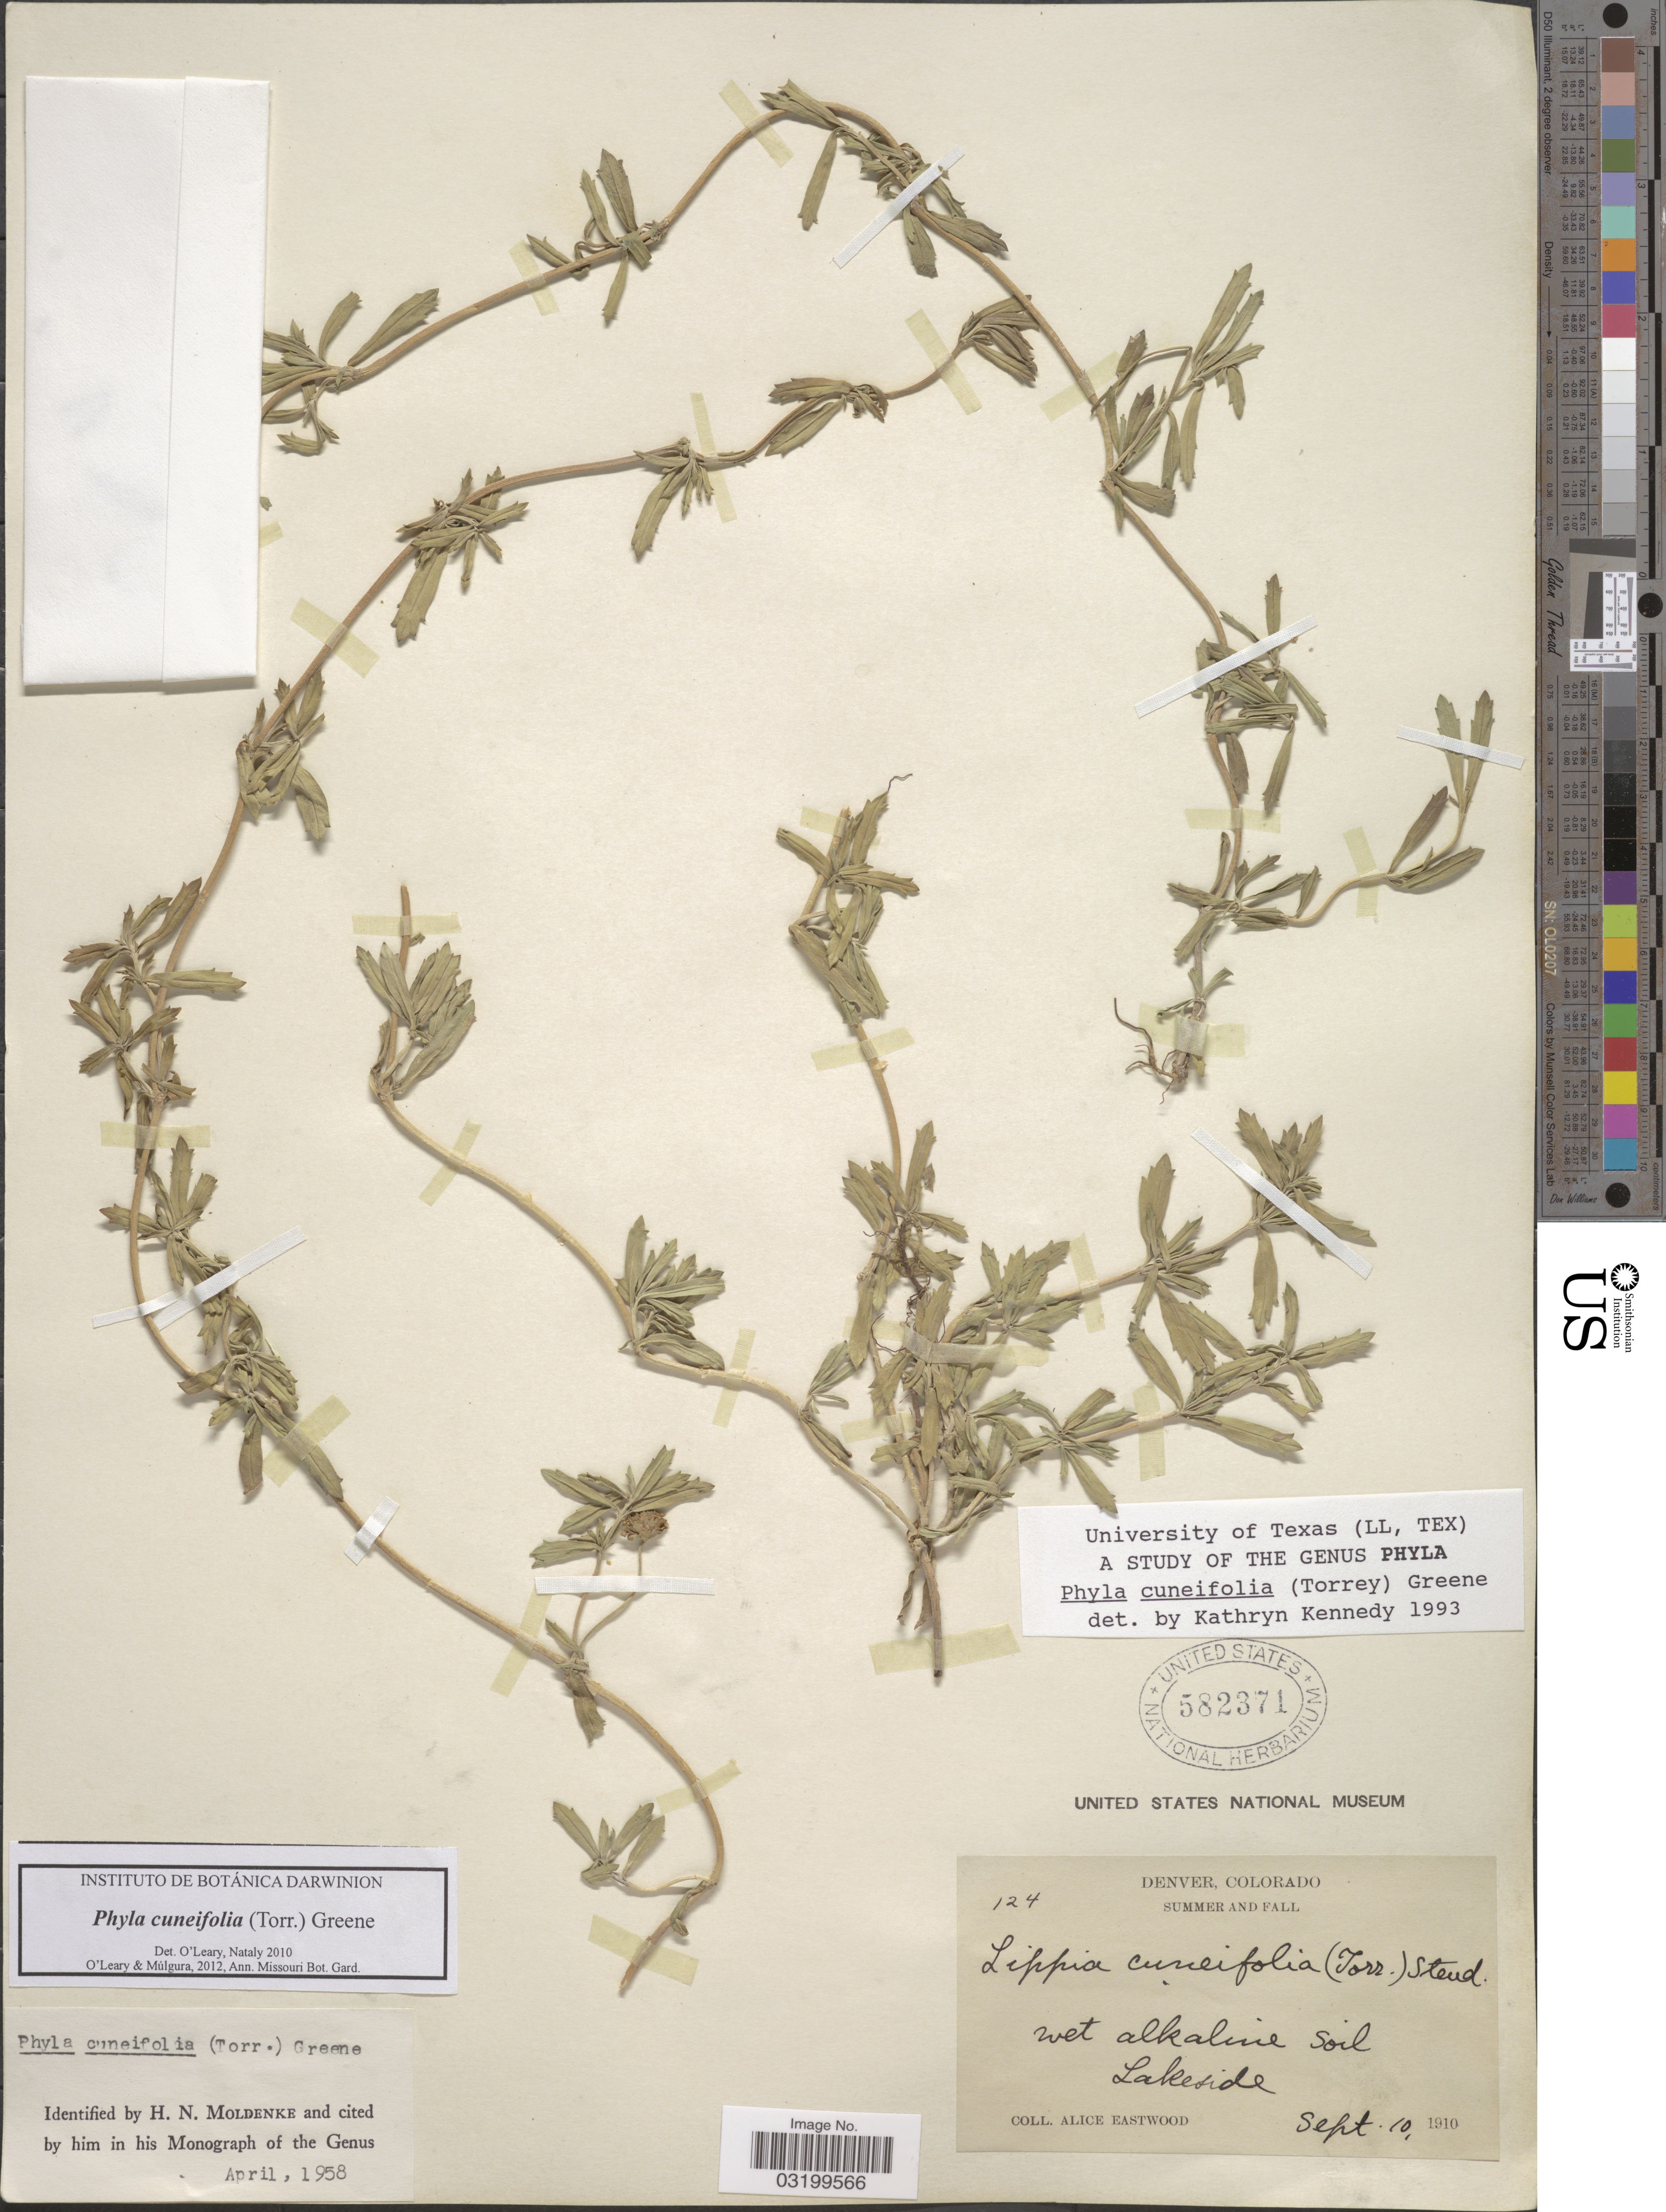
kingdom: Plantae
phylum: Tracheophyta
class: Magnoliopsida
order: Lamiales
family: Verbenaceae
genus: Phyla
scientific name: Phyla cuneifolia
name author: (Torr.) Greene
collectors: A. Eastwood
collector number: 124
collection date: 1910-09-10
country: United States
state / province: Colorado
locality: Denver. Summer and Fall. Wet alkaline soil. Lakeside.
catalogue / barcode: US 582371